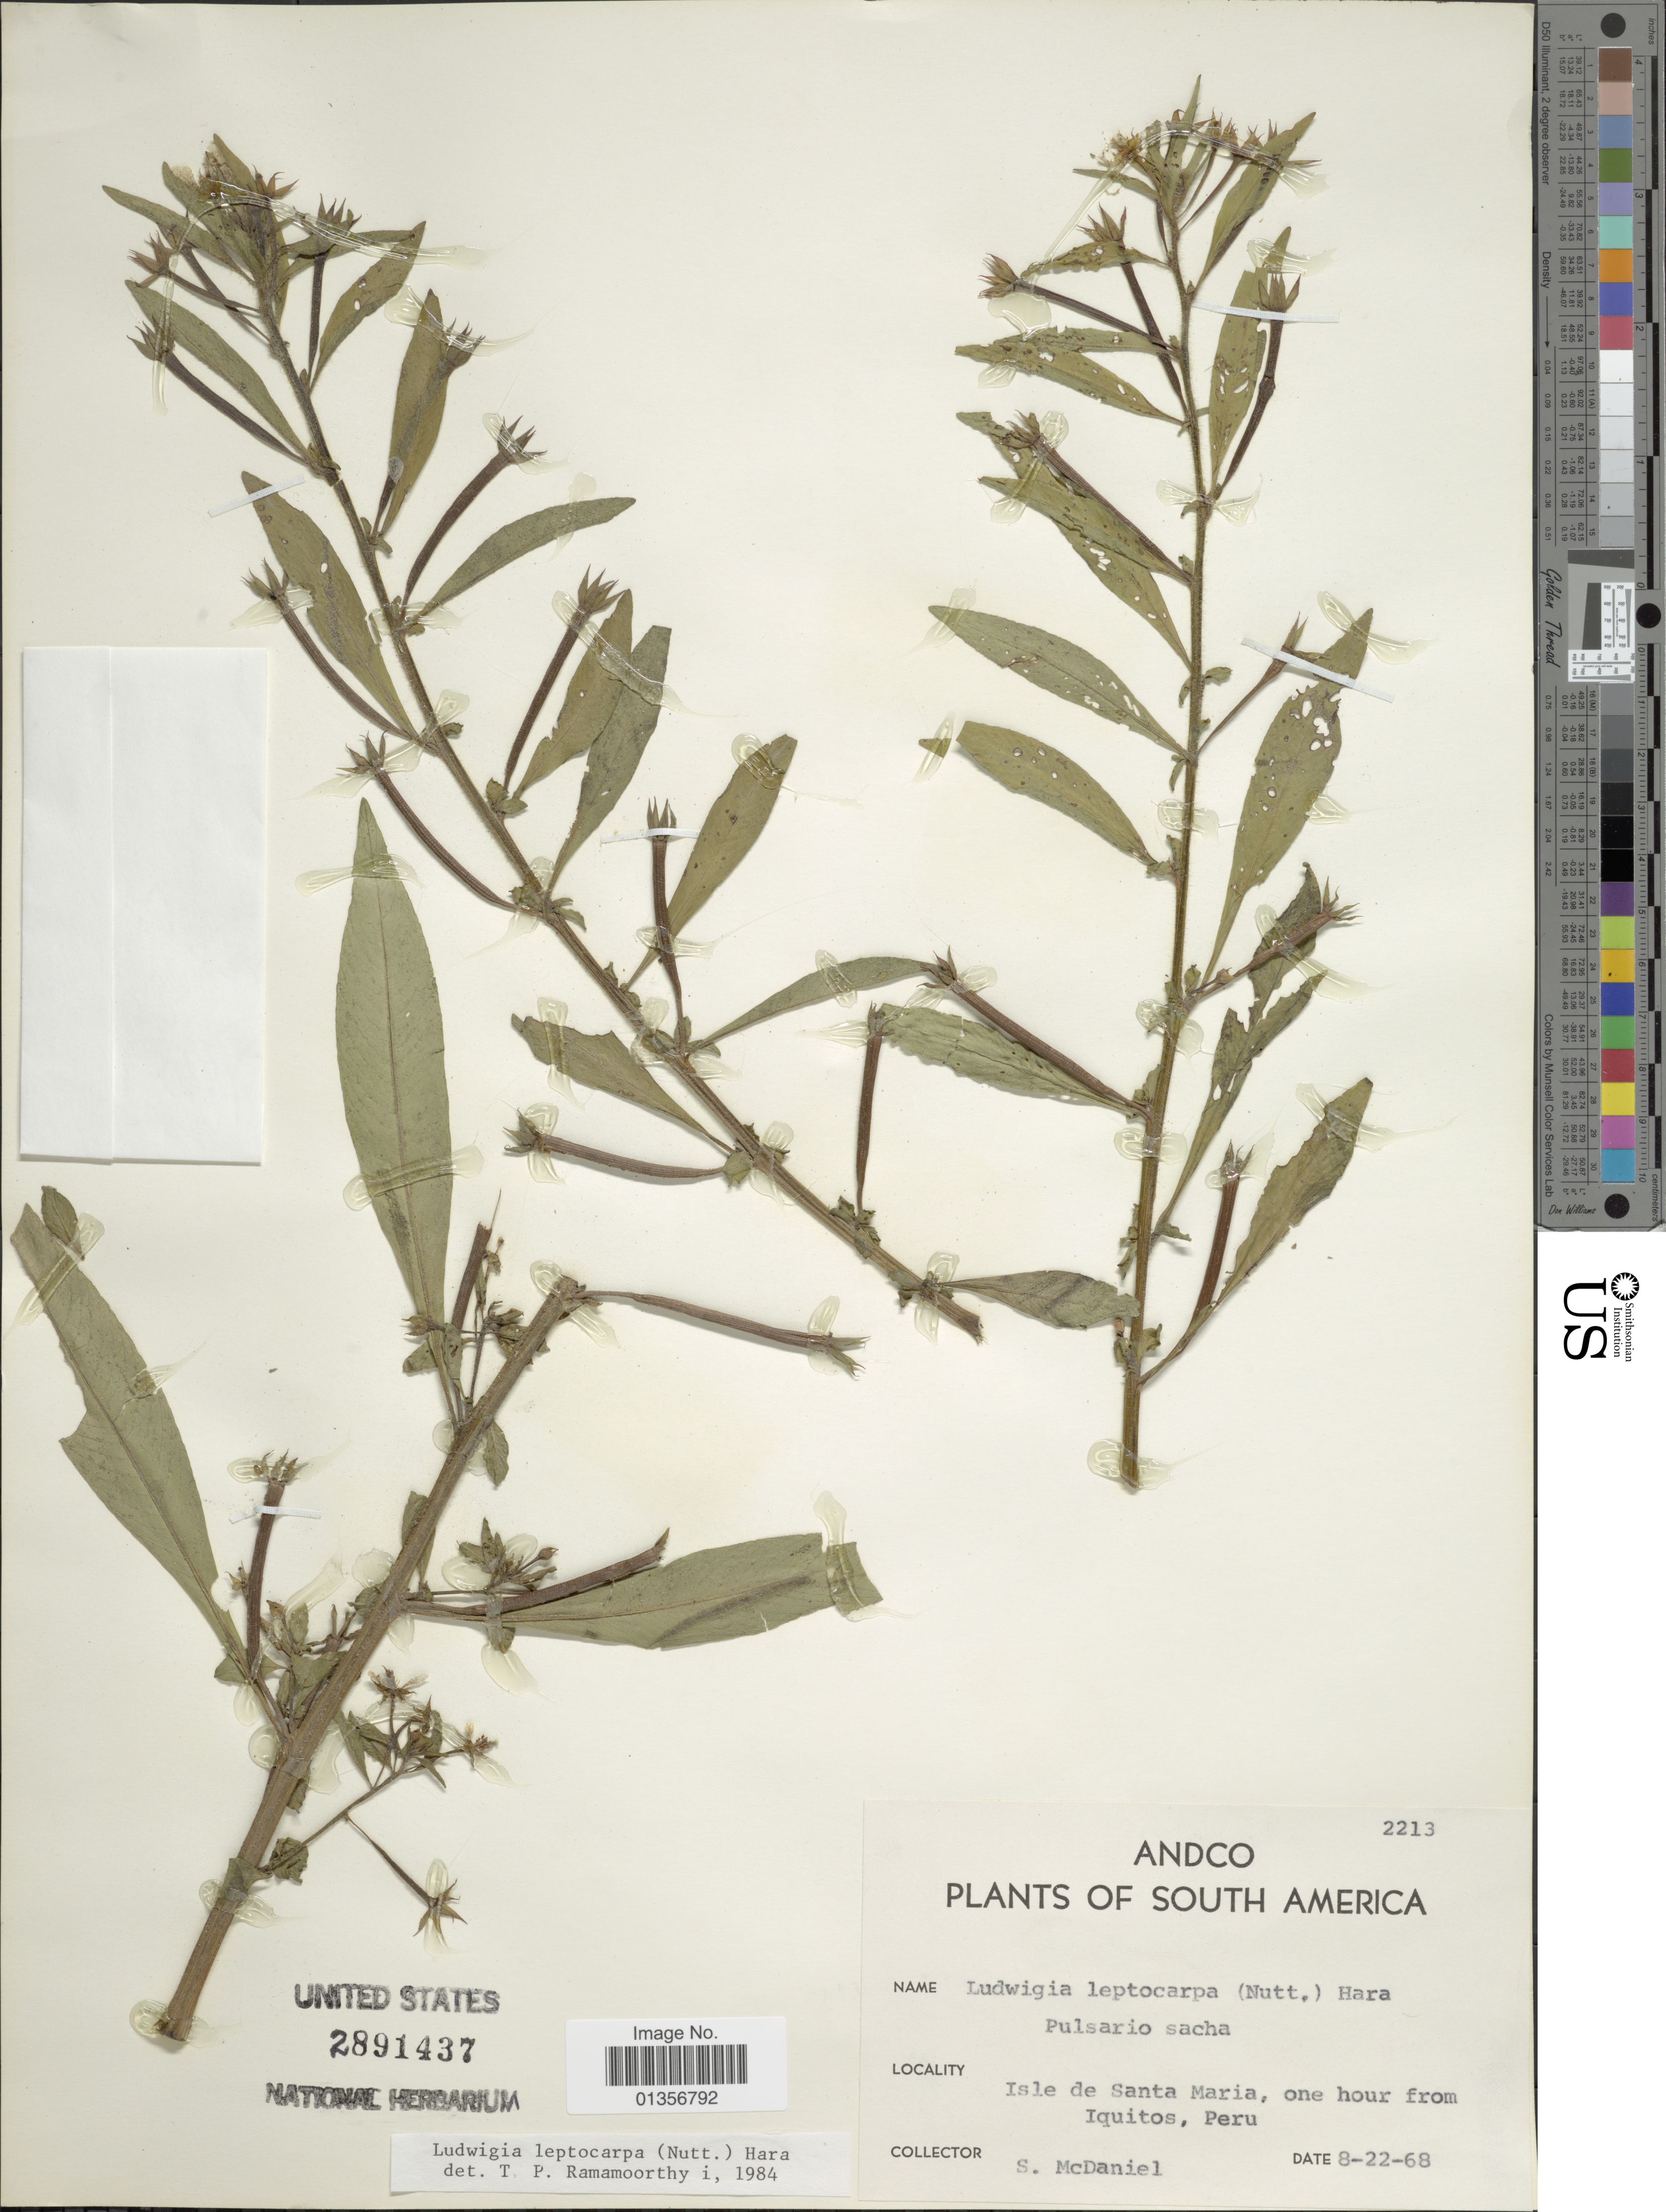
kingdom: Plantae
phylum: Tracheophyta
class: Magnoliopsida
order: Myrtales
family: Onagraceae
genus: Ludwigia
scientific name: Ludwigia leptocarpa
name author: (Nutt.) H. Hara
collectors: S. McDaniel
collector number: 2213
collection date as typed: Transcribed d/m/y: 22/8/68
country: Peru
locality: Andes, South America, Isle de Santa Maria, one hour from Iquitos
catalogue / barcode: US 2891437